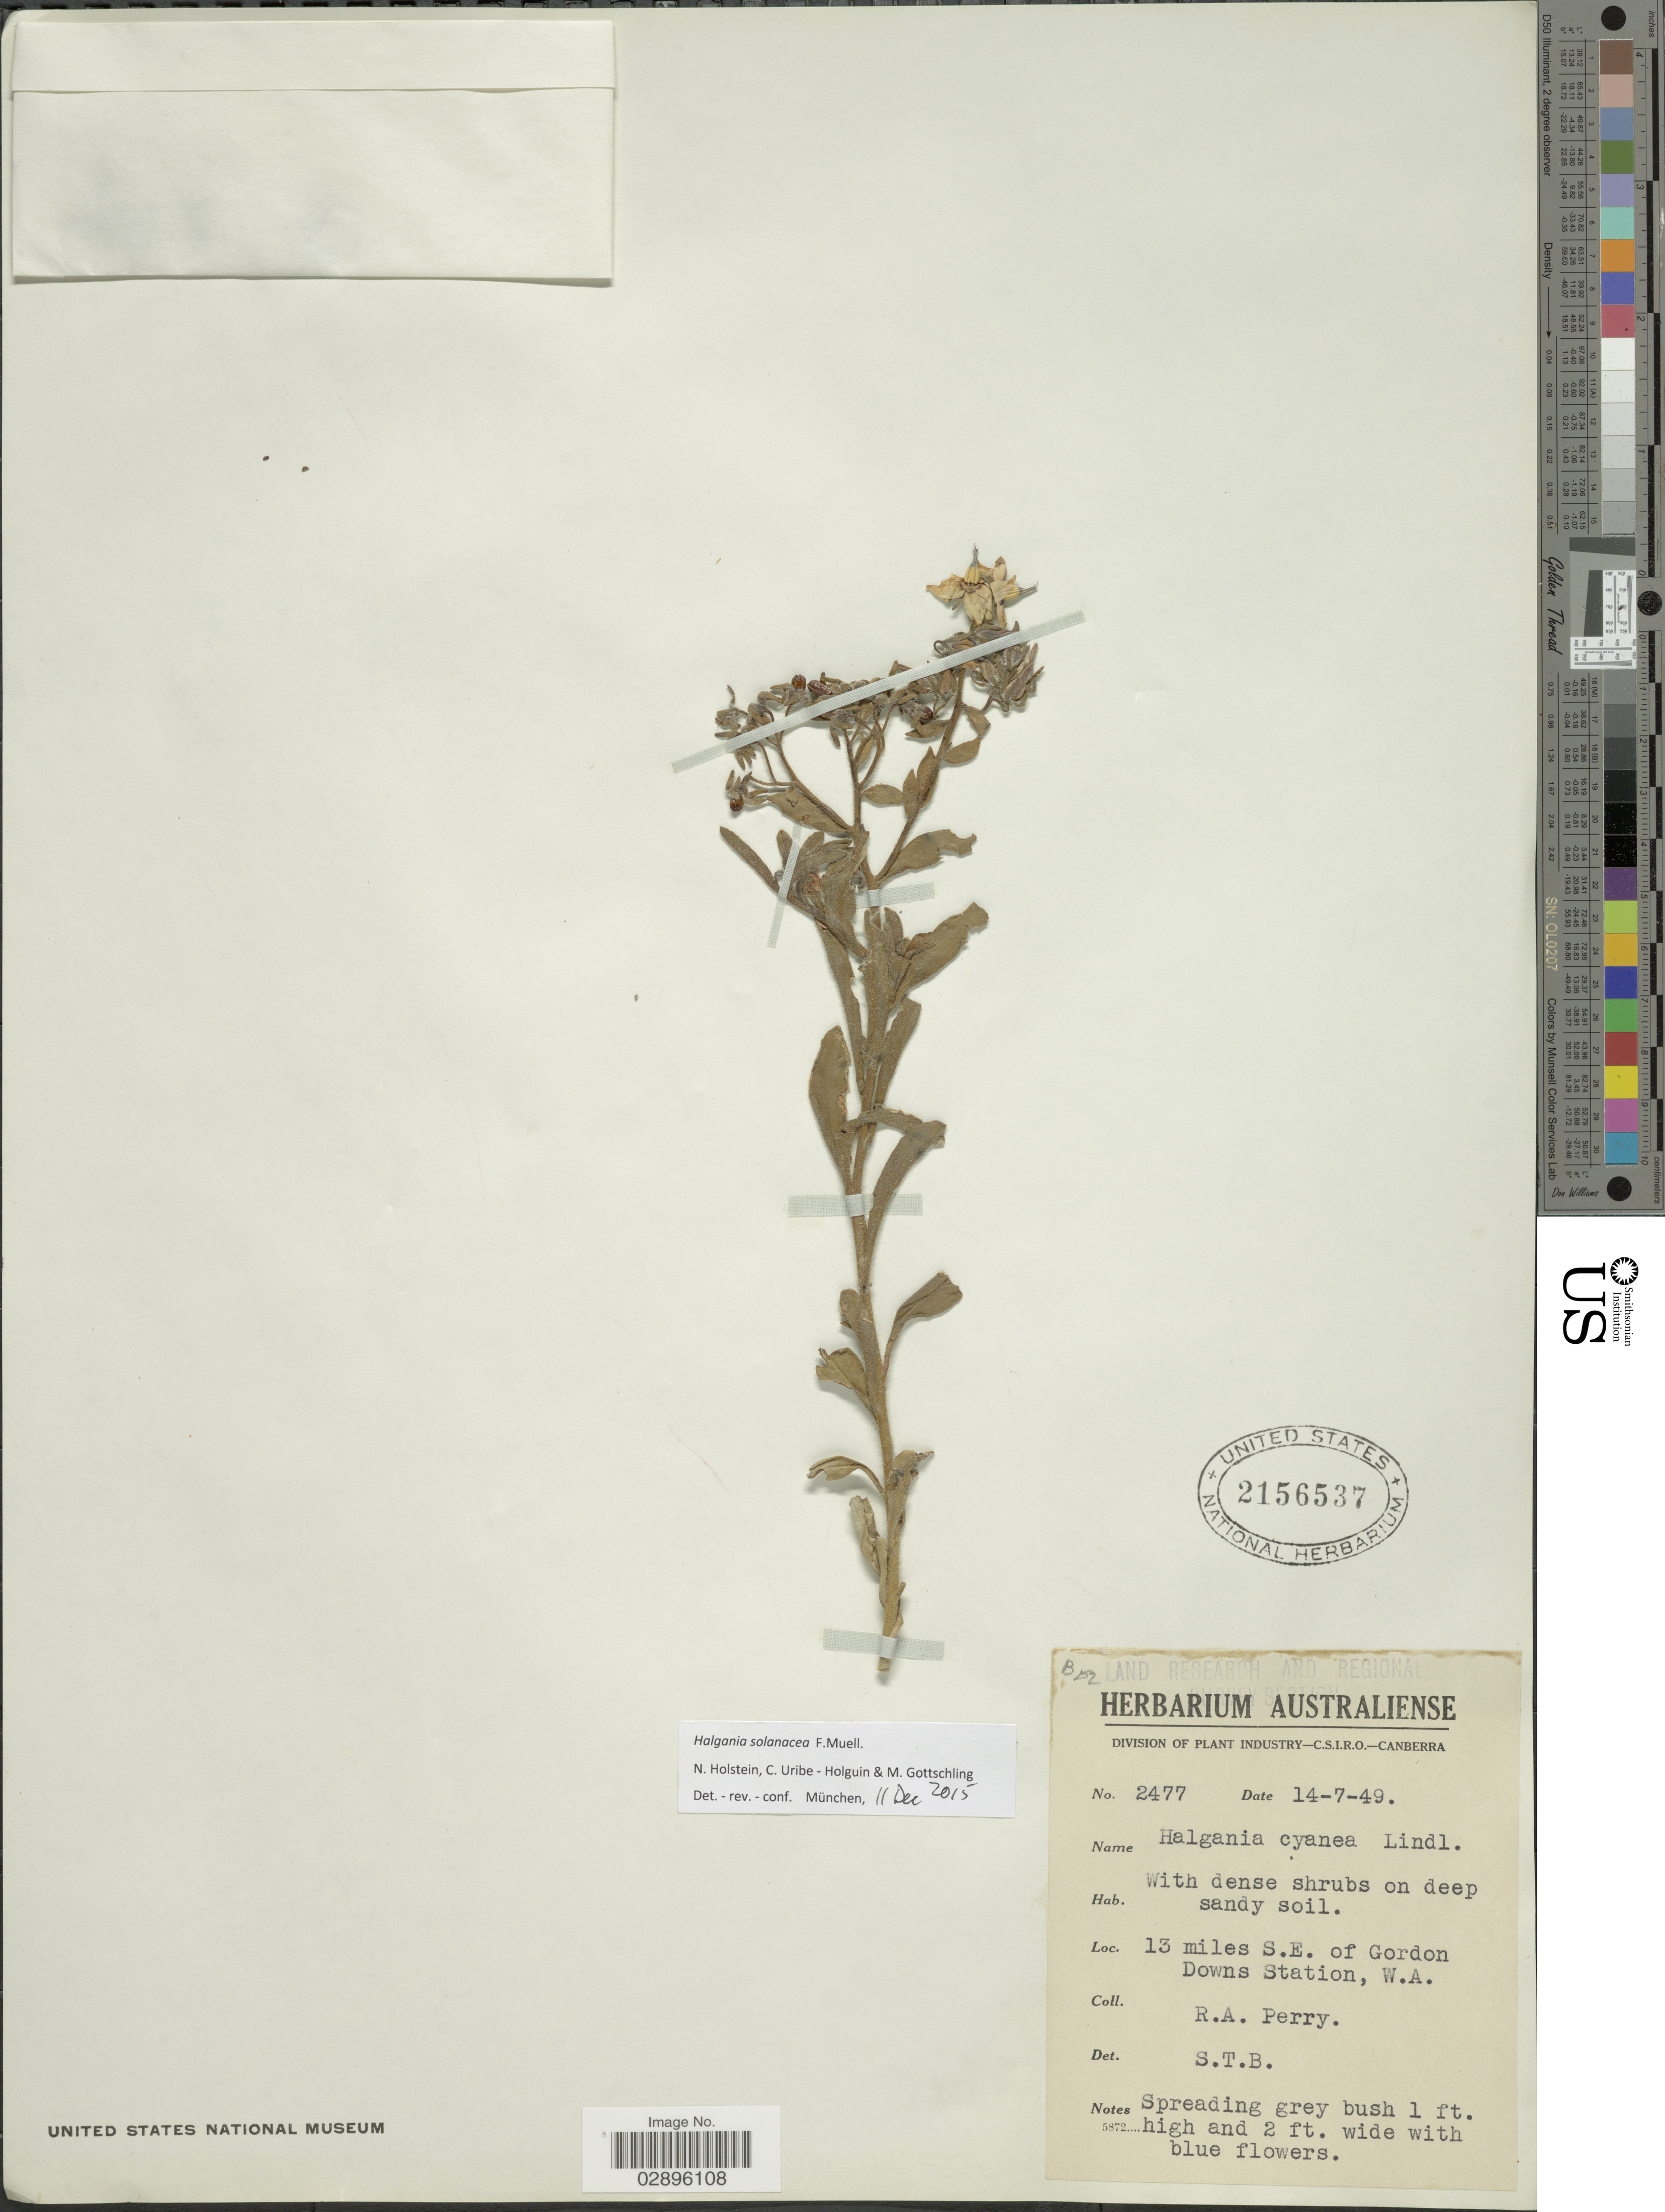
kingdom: Plantae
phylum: Tracheophyta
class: Magnoliopsida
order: Boraginales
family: Ehretiaceae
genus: Halgania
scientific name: Halgania solanacea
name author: F. Muell.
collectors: Perry, R. A.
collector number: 2477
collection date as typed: Transcribed d/m/y: 14/7/49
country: Australia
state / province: Western Australia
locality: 13 miles S.E. of Gordon Downs Station, W.A.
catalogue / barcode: US 2156537